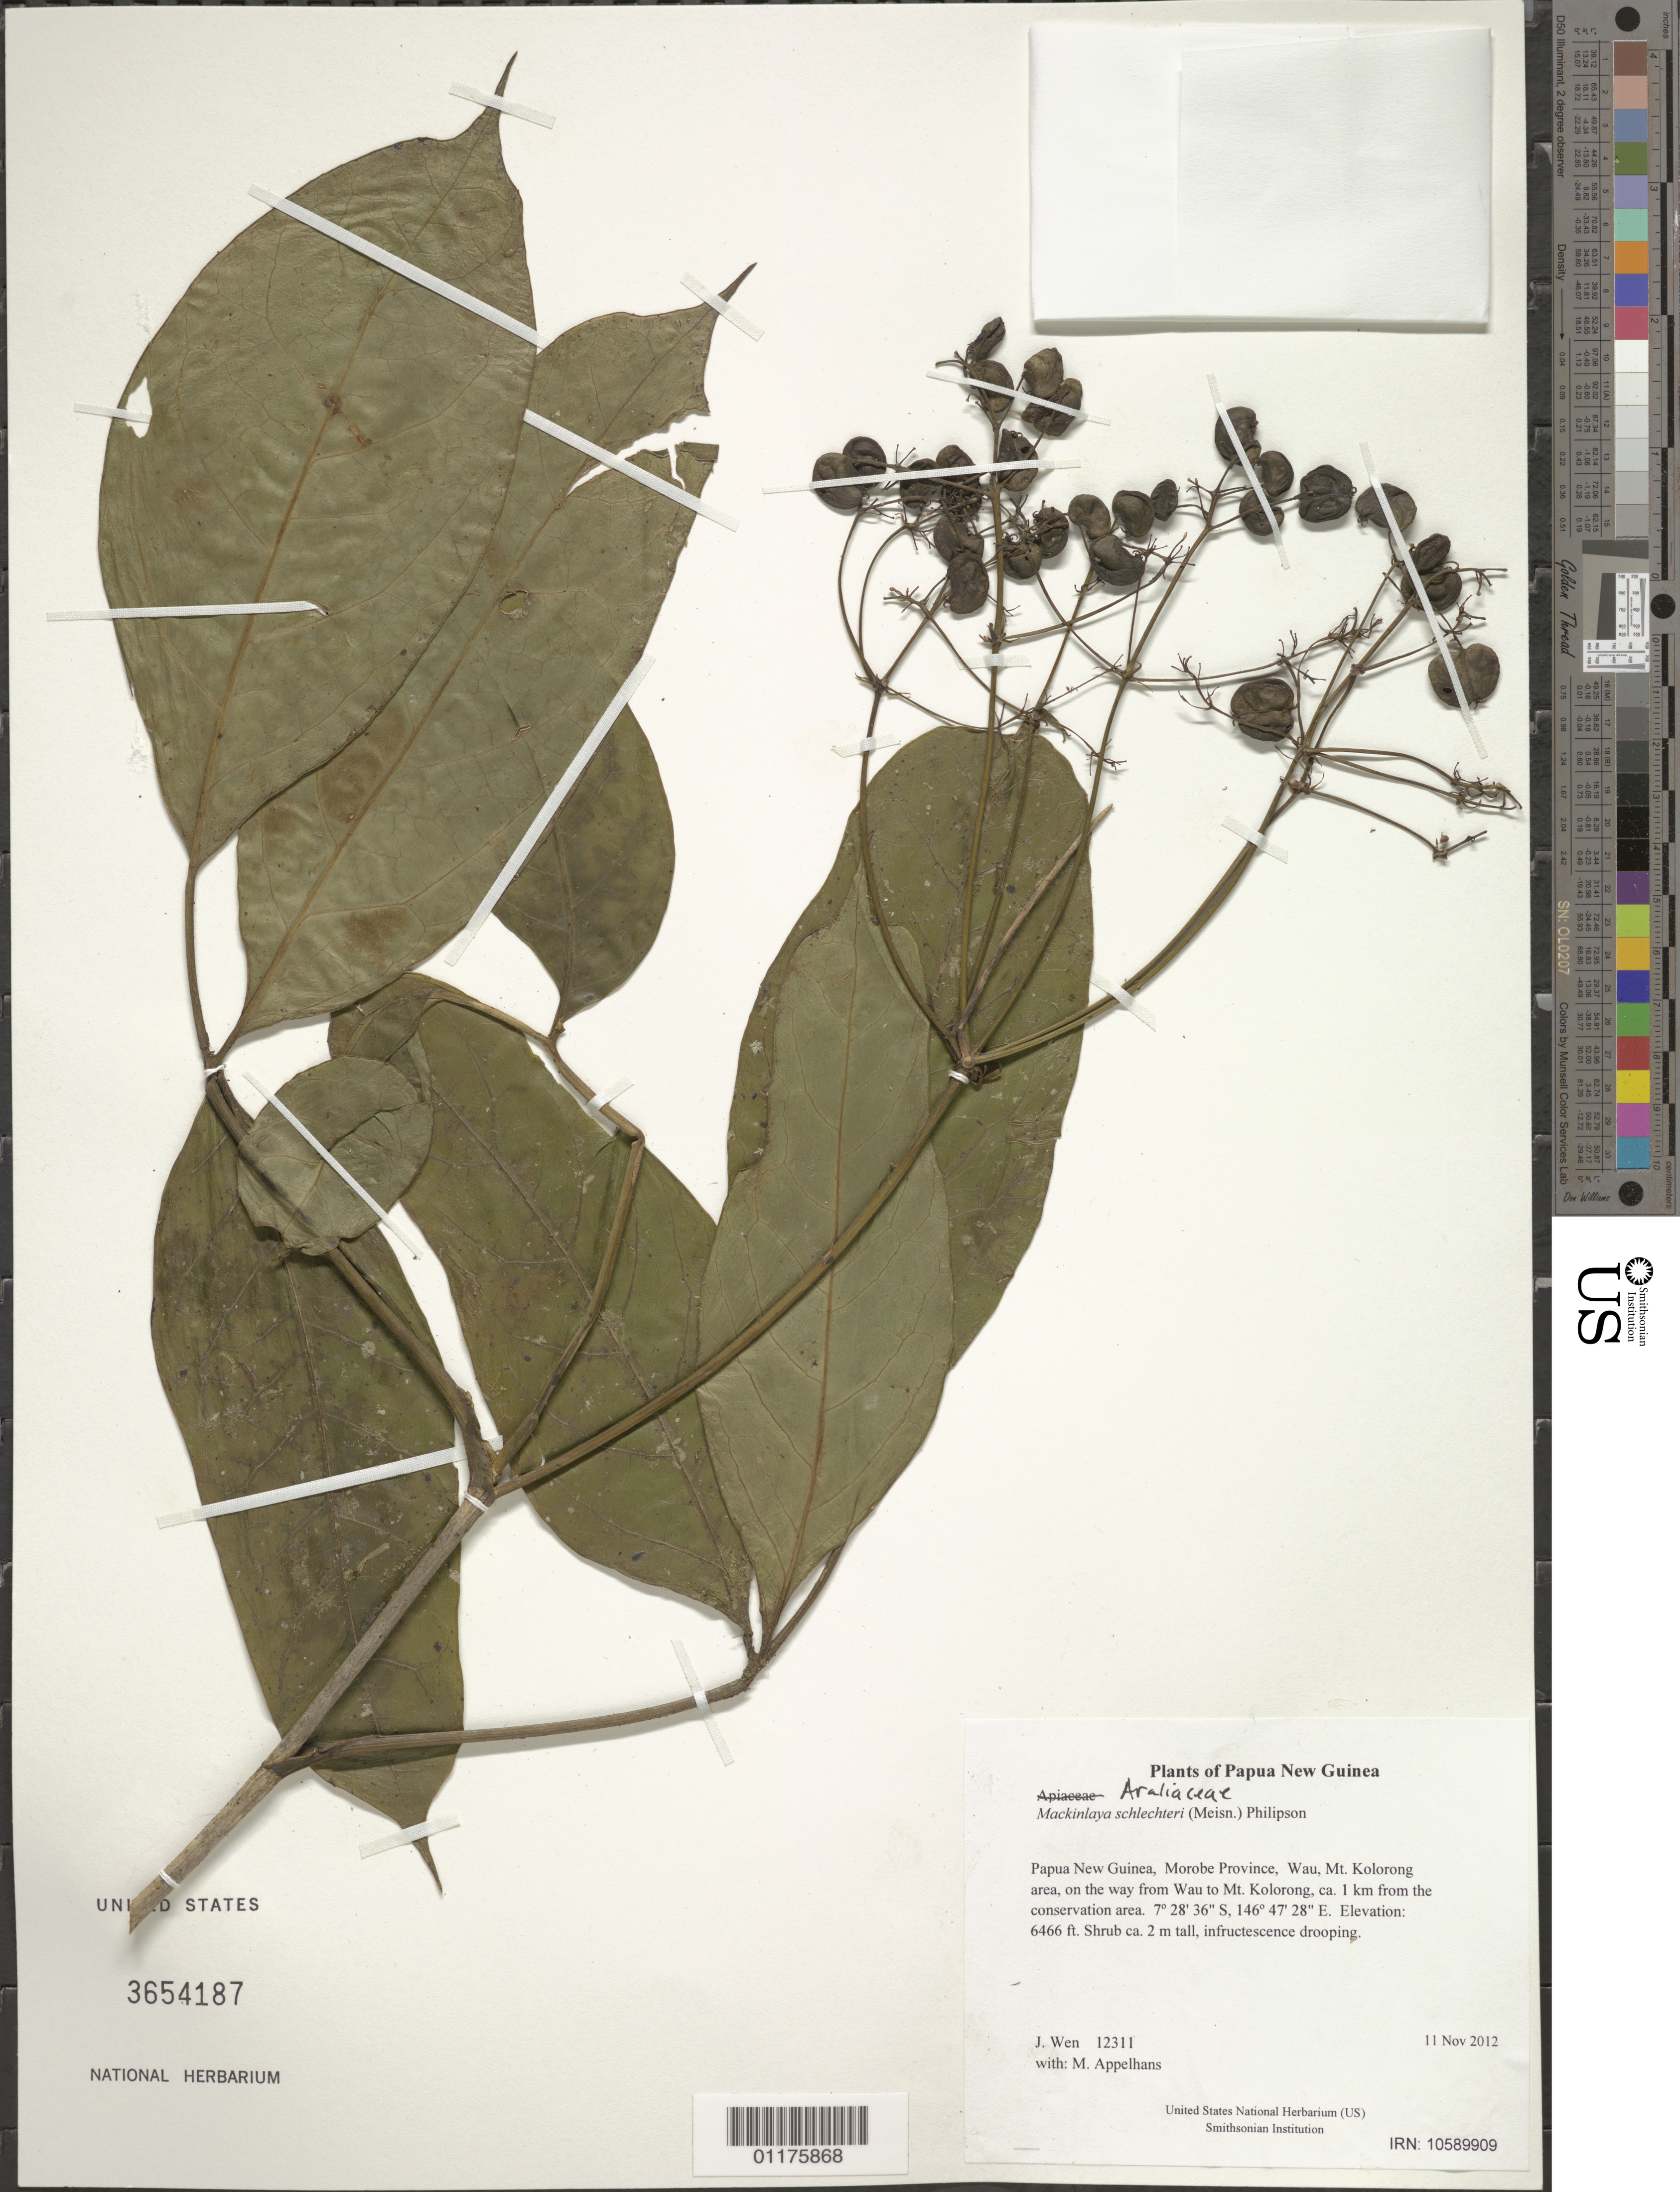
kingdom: Plantae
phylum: Tracheophyta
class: Magnoliopsida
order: Apiales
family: Apiaceae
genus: Mackinlaya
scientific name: Mackinlaya schlechteri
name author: (Meisn.) Philipson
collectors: M. Appelhans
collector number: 12311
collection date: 2012-11-11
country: Papua New Guinea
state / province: Morobe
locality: Wau, Mt. Kolorong area, on the way from Wau to Mt. Kolorong, ca. 1 km from the conservation area.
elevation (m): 1971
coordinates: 07 28.600 S, 146 47.468 E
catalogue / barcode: US 3654187